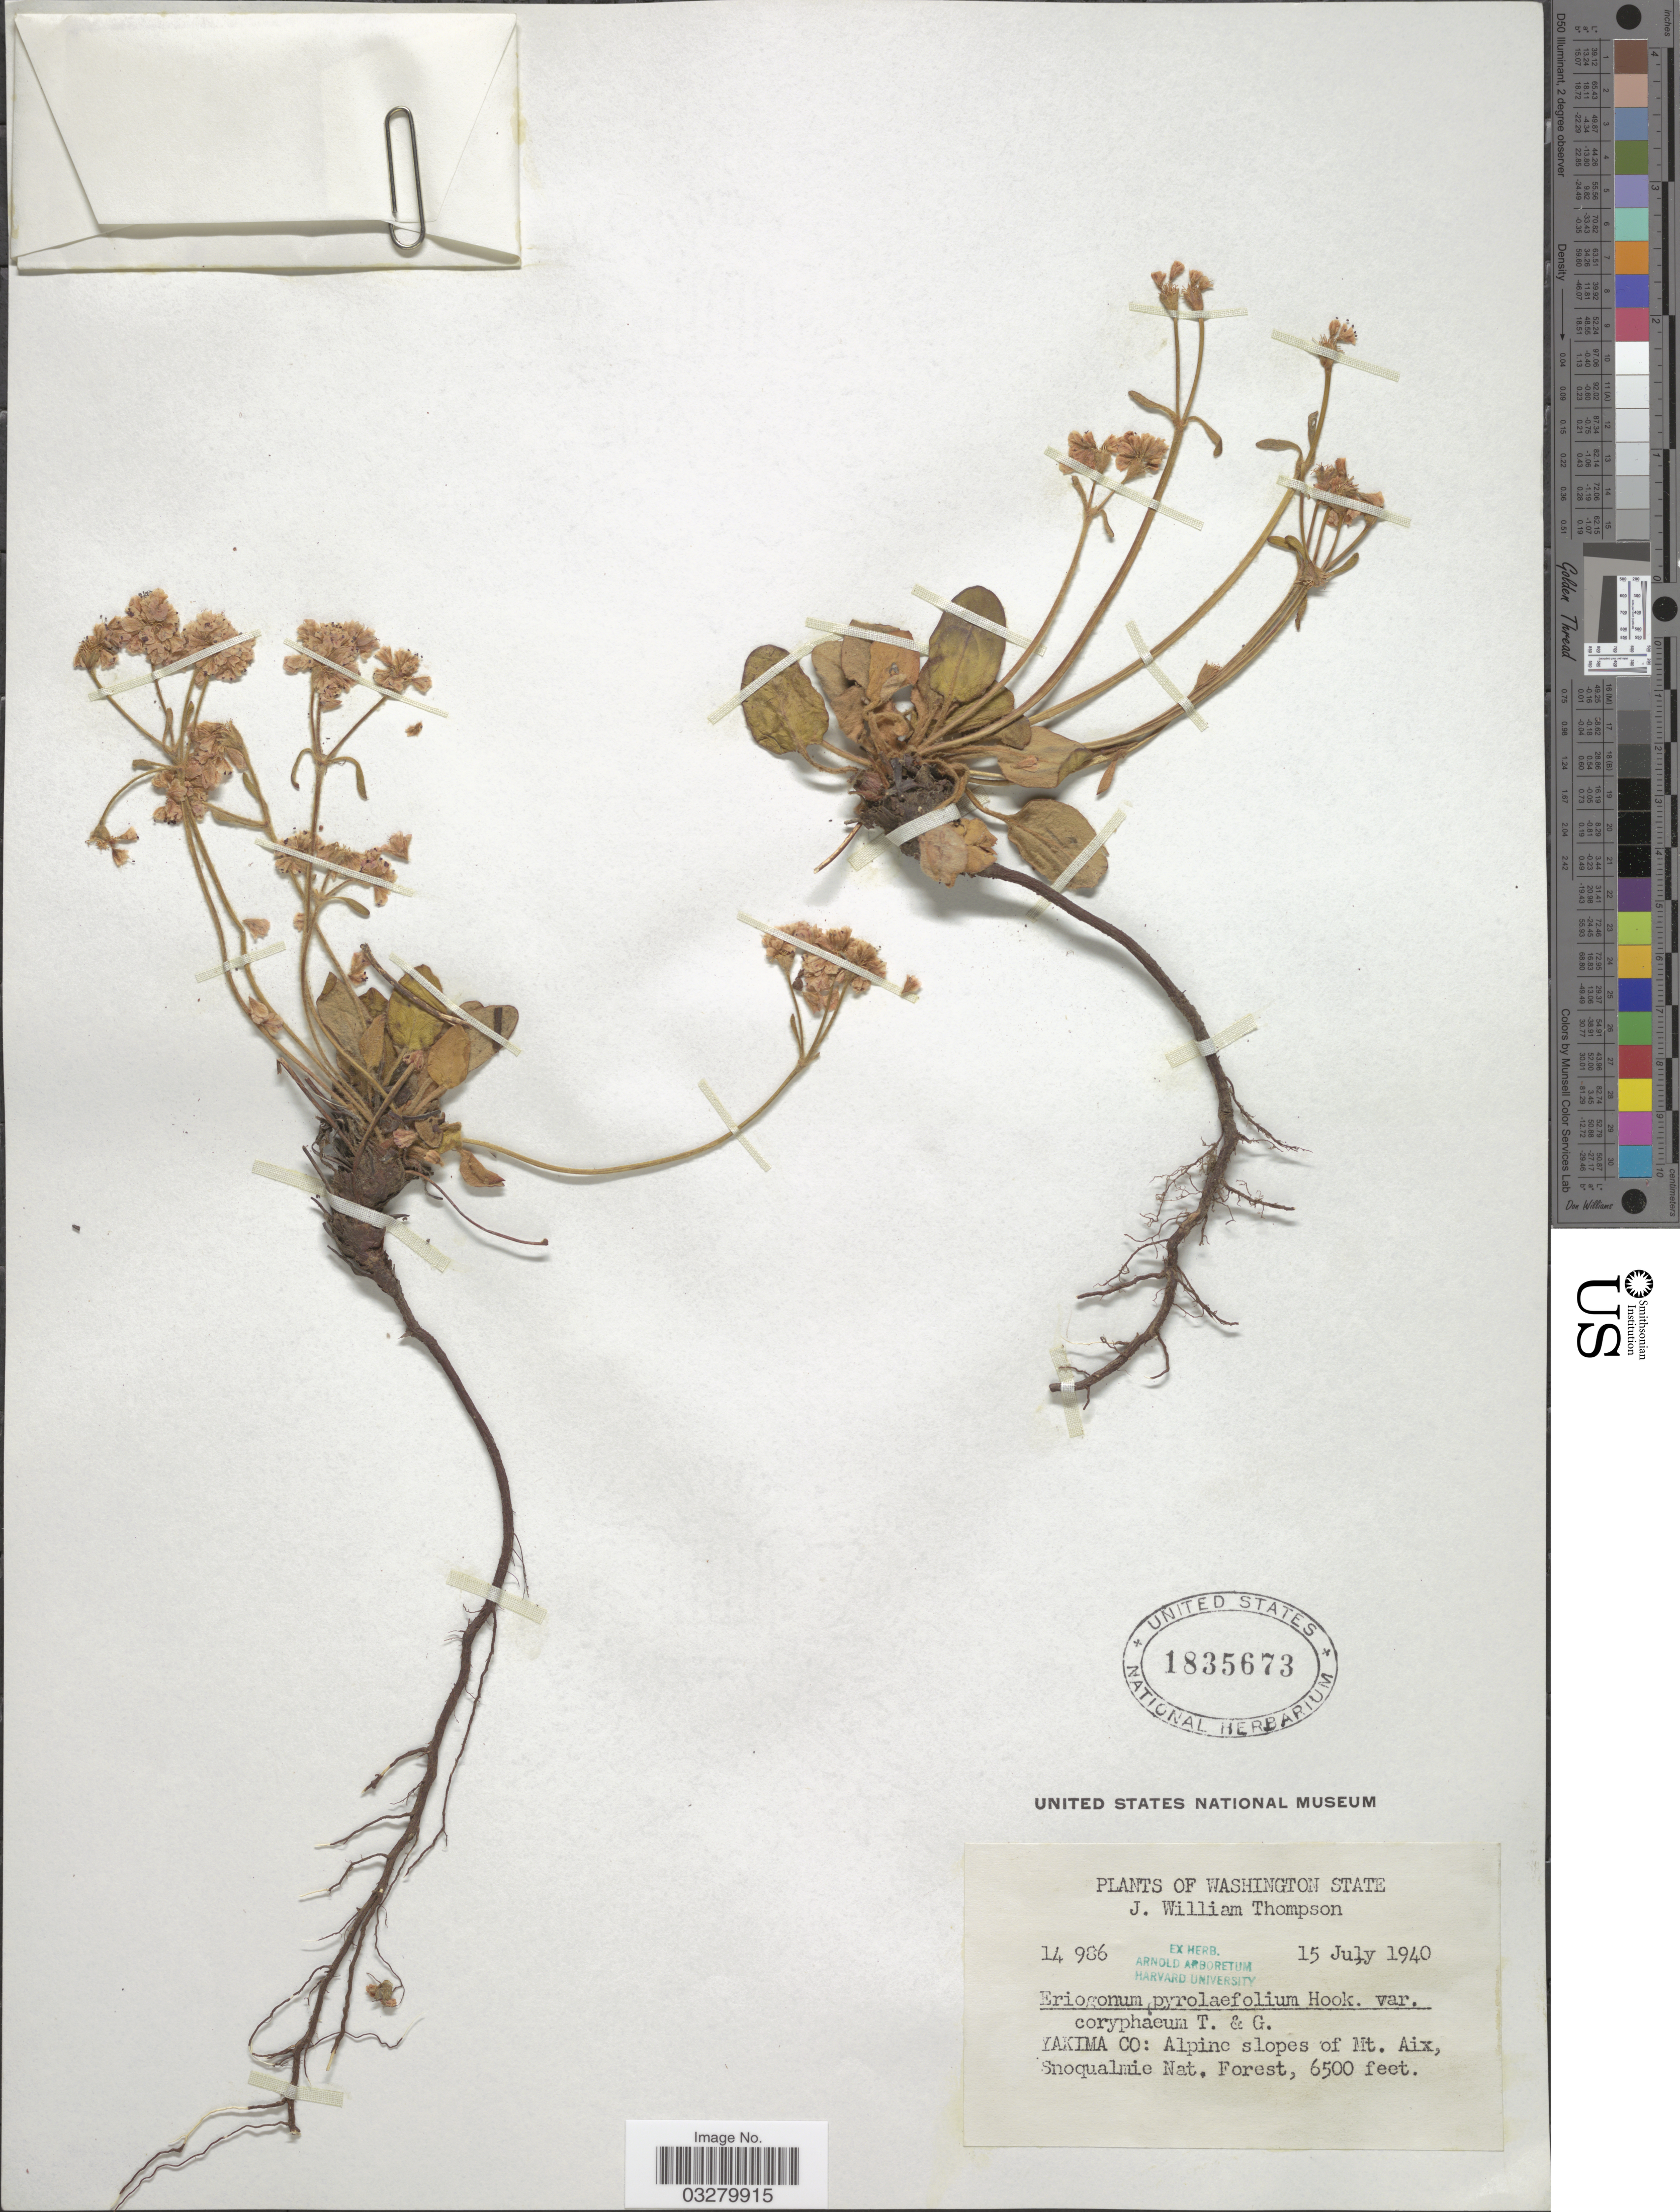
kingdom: Plantae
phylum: Tracheophyta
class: Magnoliopsida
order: Caryophyllales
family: Polygonaceae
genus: Eriogonum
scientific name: Eriogonum pyrolifolium var. coryphaeum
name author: Torr. & A. Gray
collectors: J. W. Thompson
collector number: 14986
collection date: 1940-07-15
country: United States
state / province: Washington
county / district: Yakima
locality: Yakima Co: Alpine slopes of Mt. Aix, Snoqualmie Nat. Forest.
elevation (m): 1981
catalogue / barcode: US 1835673